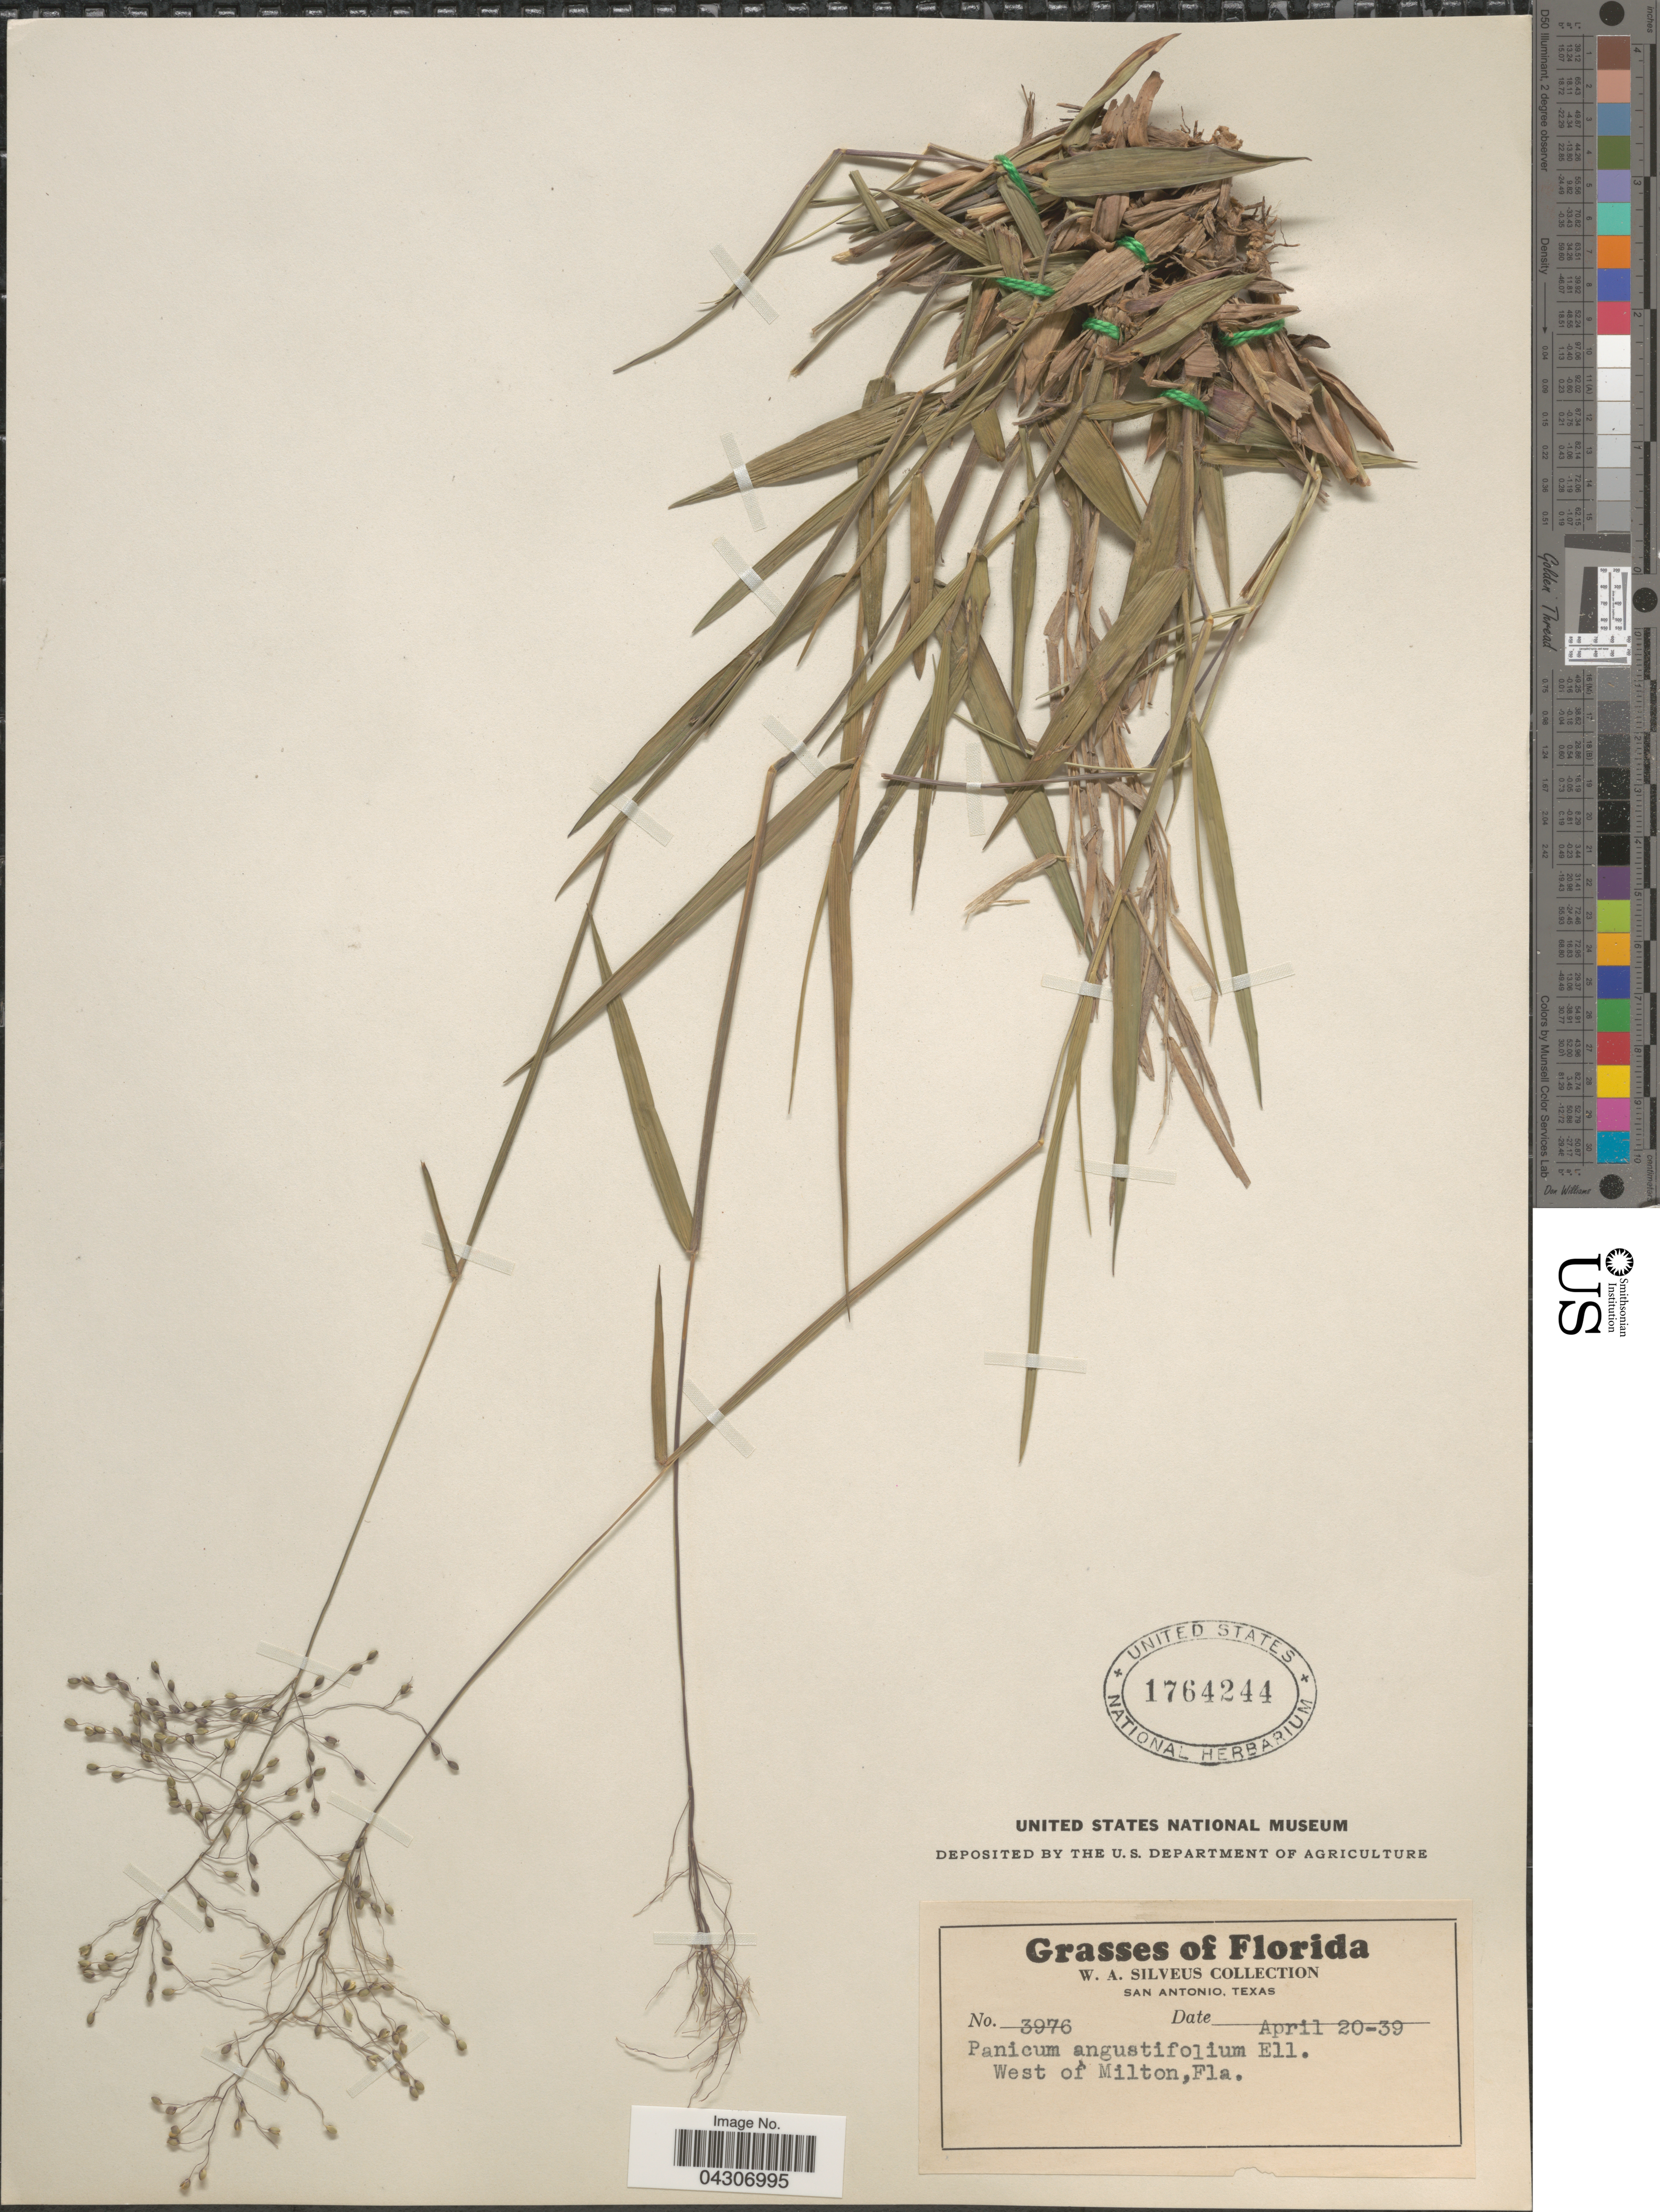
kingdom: Plantae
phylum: Tracheophyta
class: Liliopsida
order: Poales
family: Poaceae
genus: Dichanthelium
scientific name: Dichanthelium aciculare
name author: (Desv. ex Poir.) Gould & C.A. Clark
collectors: W. Silveus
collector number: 3976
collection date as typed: Transcribed d/m/y: 20/4/39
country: United States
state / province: Florida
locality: West of Milton.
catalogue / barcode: US 1764244